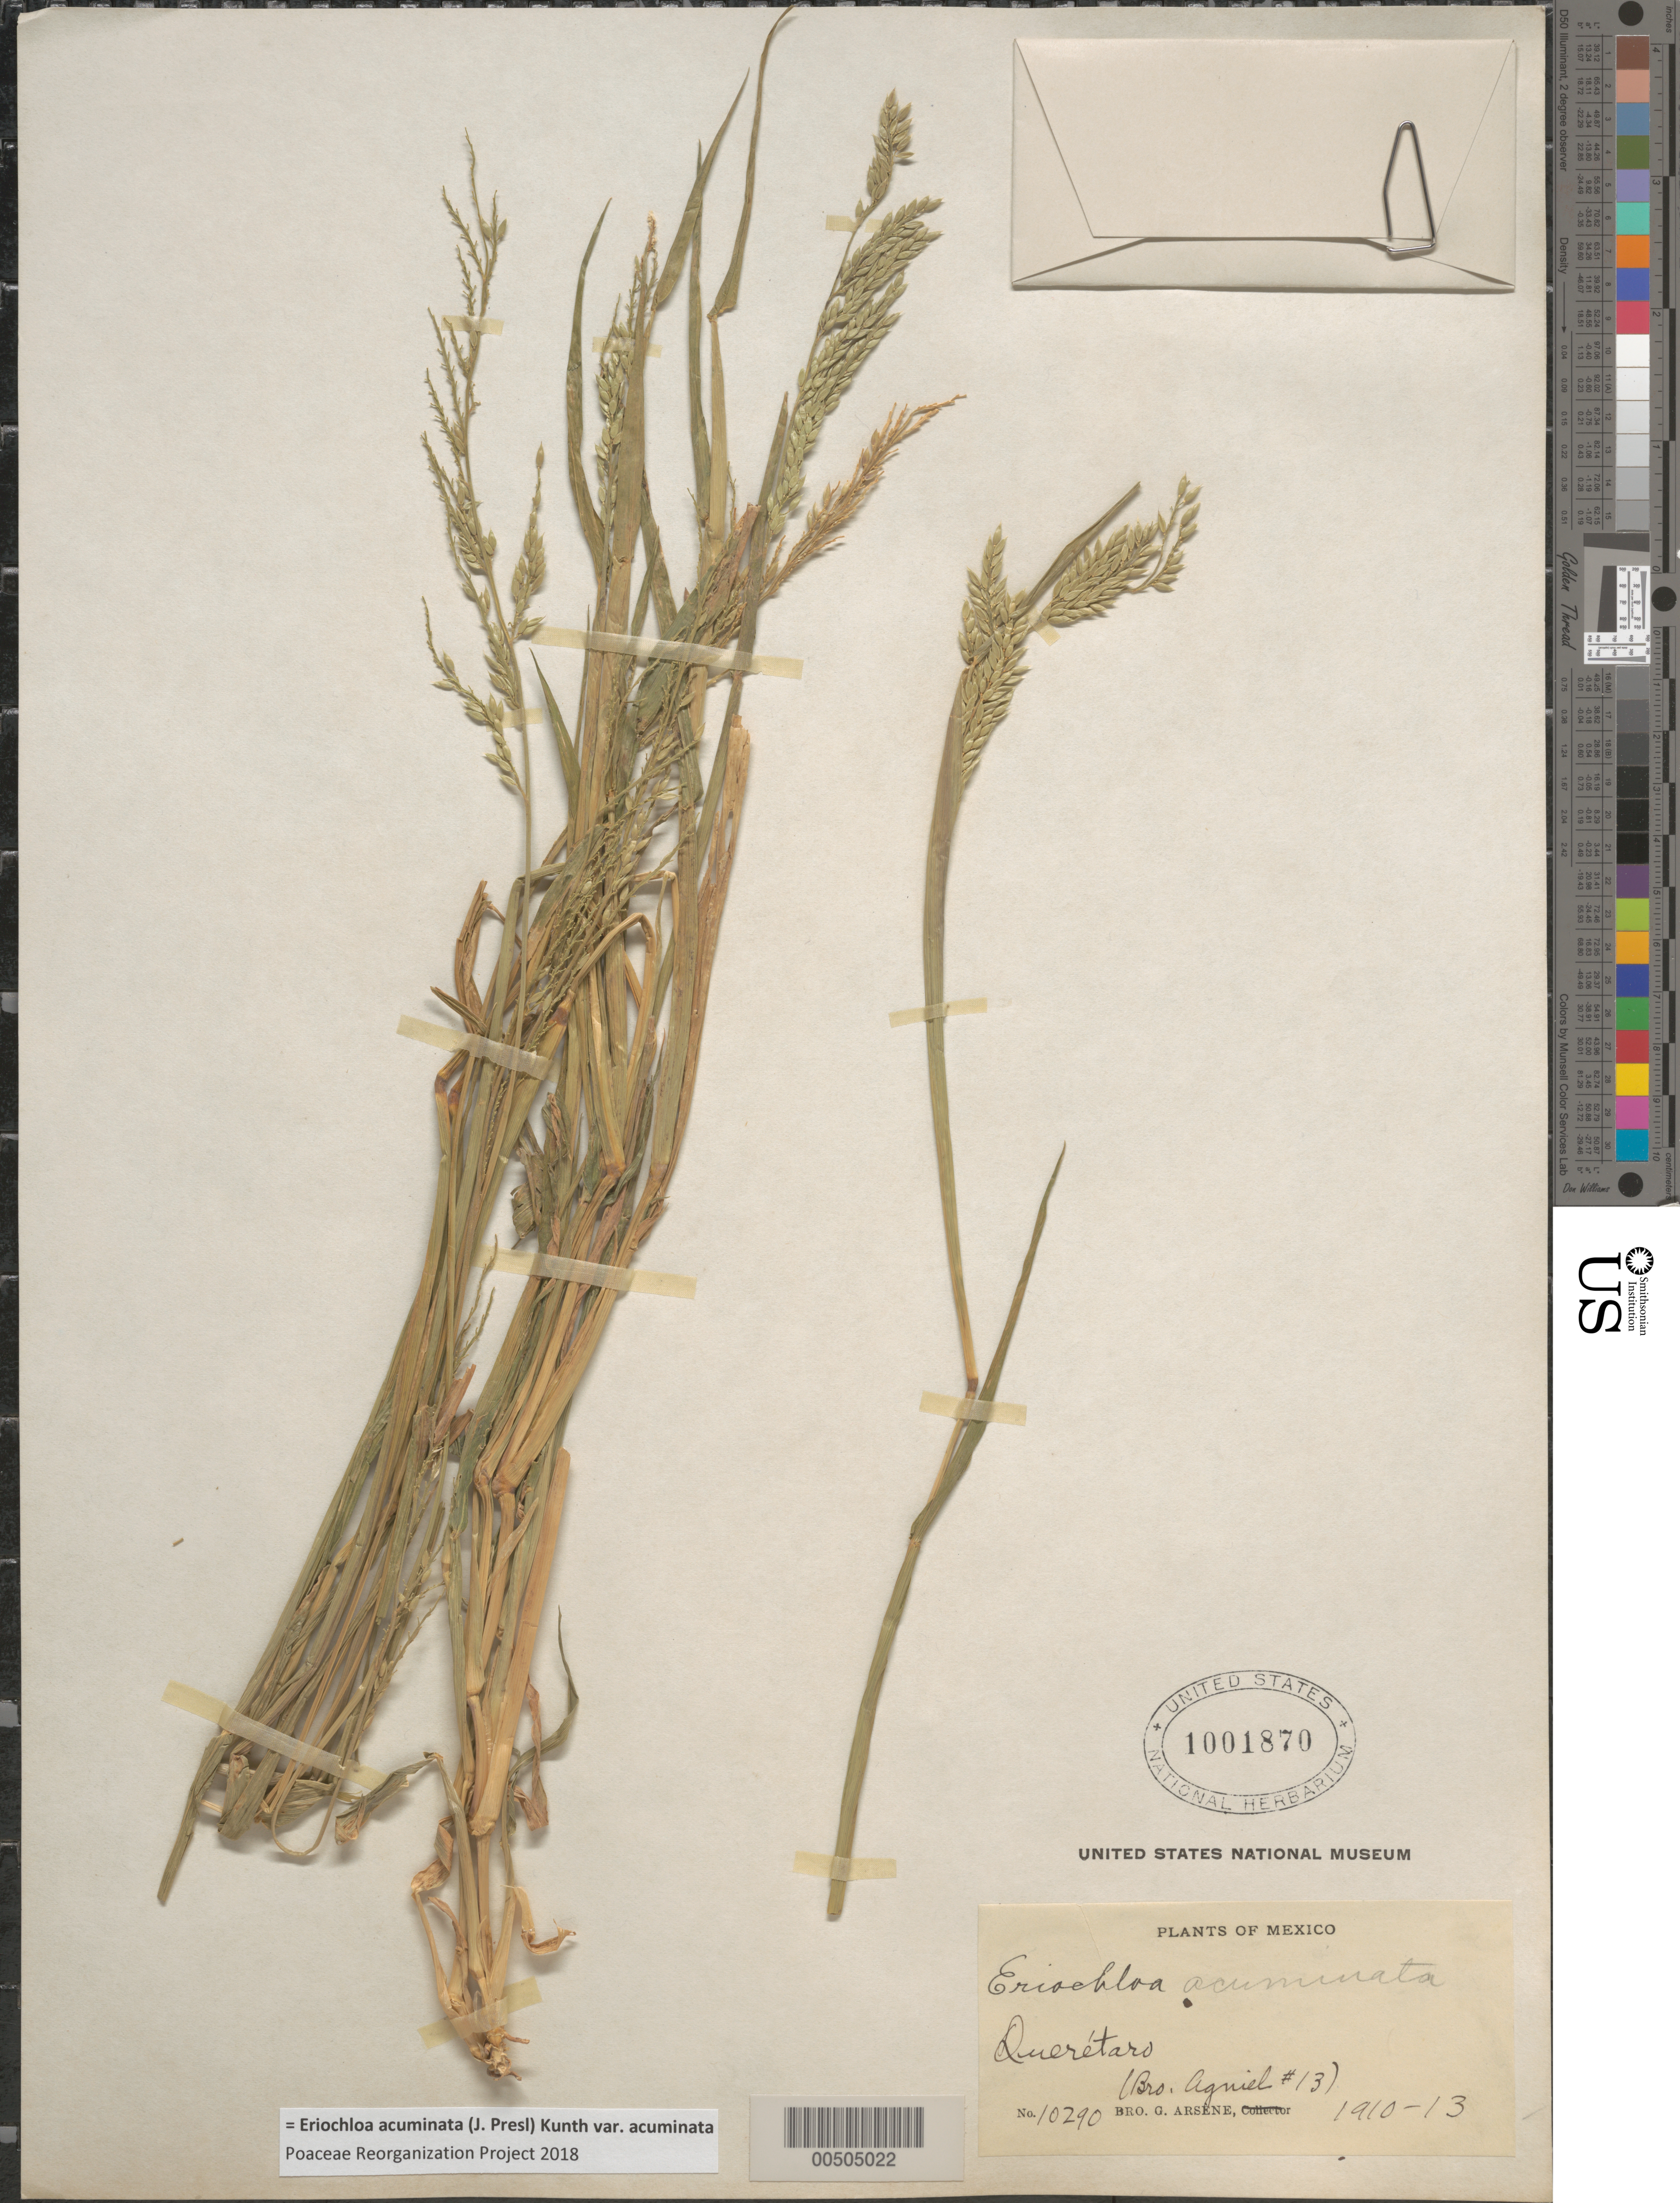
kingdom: Plantae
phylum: Tracheophyta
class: Liliopsida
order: Poales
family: Poaceae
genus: Eriochloa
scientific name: Eriochloa acuminata var. acuminata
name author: (J. Presl) Kunth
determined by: Poaceae Reorganization Project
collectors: Bro. G. Arsène & Bro. Agniel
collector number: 10290/13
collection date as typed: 1910 to 1913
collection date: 1910/1913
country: Mexico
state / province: Querétaro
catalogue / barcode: US 1001870